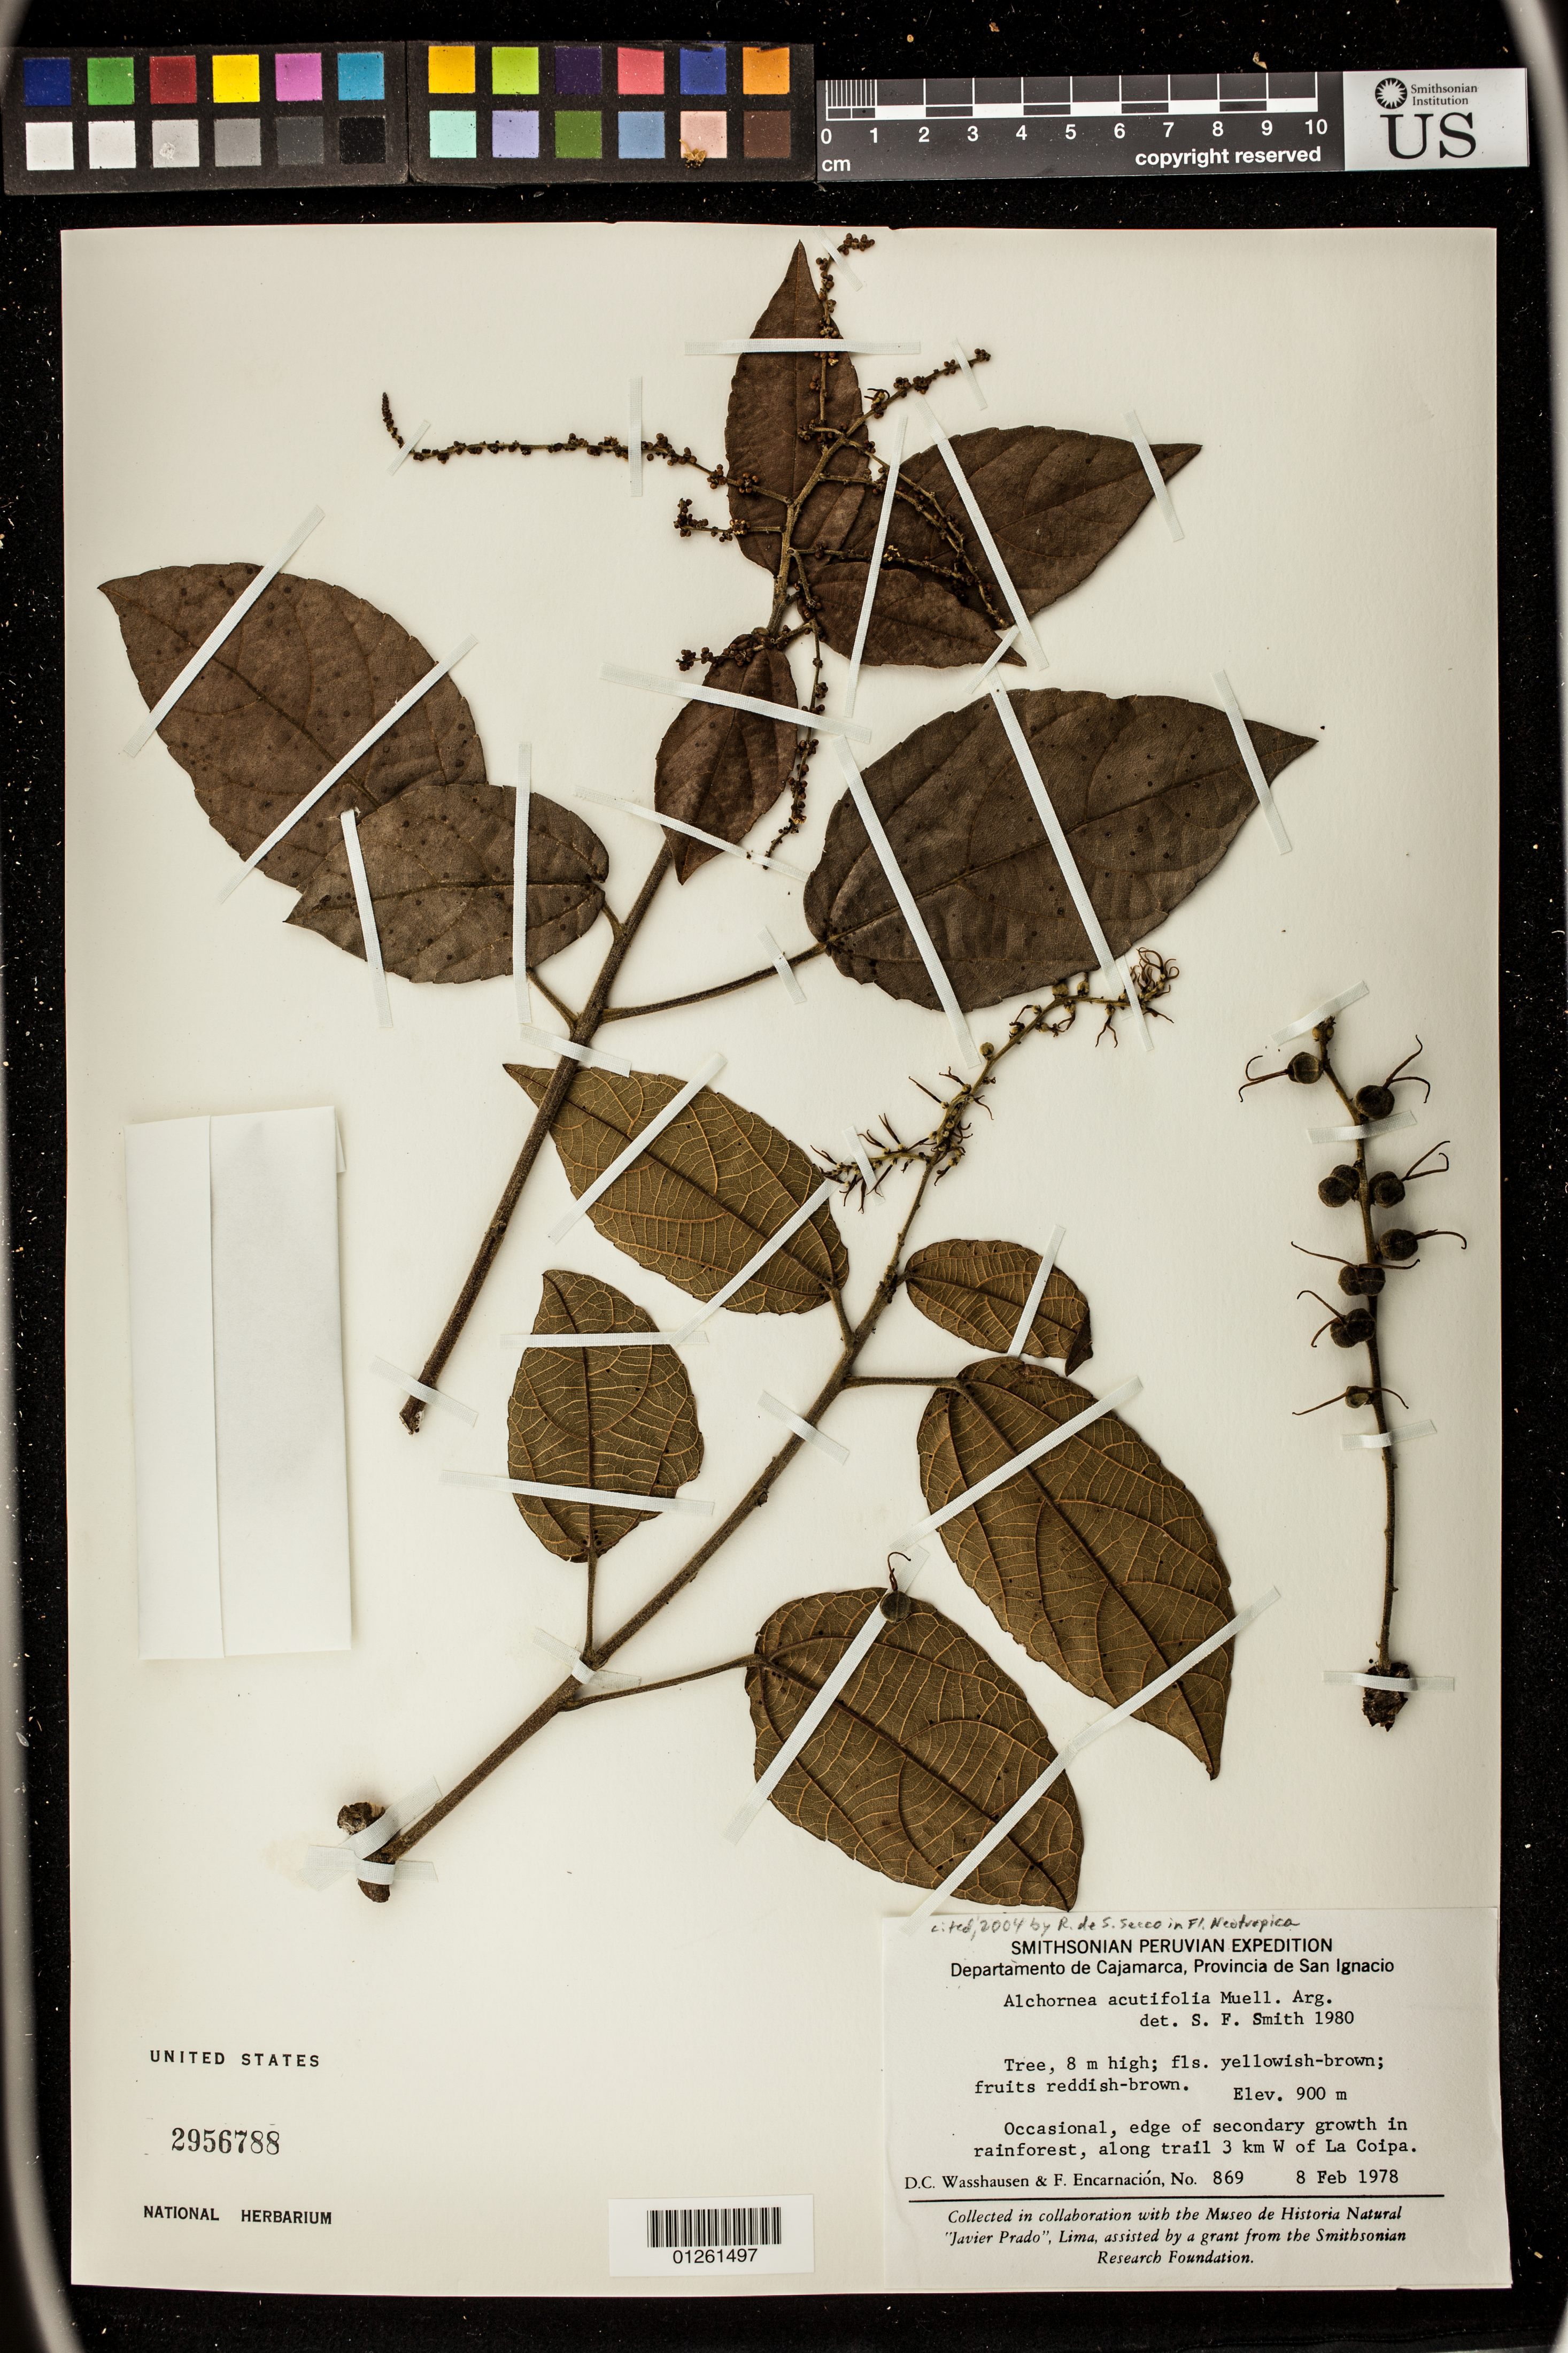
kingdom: Plantae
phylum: Tracheophyta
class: Magnoliopsida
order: Malpighiales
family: Euphorbiaceae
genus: Alchornea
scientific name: Alchornea acutifolia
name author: Müll. Arg.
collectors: D. C. Wasshausen & F. Encarnación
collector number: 869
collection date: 1978-02-08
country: Peru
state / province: Cajamarca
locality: Provincia San Ignacio. Along trail 3 km W of La Coipa.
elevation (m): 900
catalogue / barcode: US 2956788